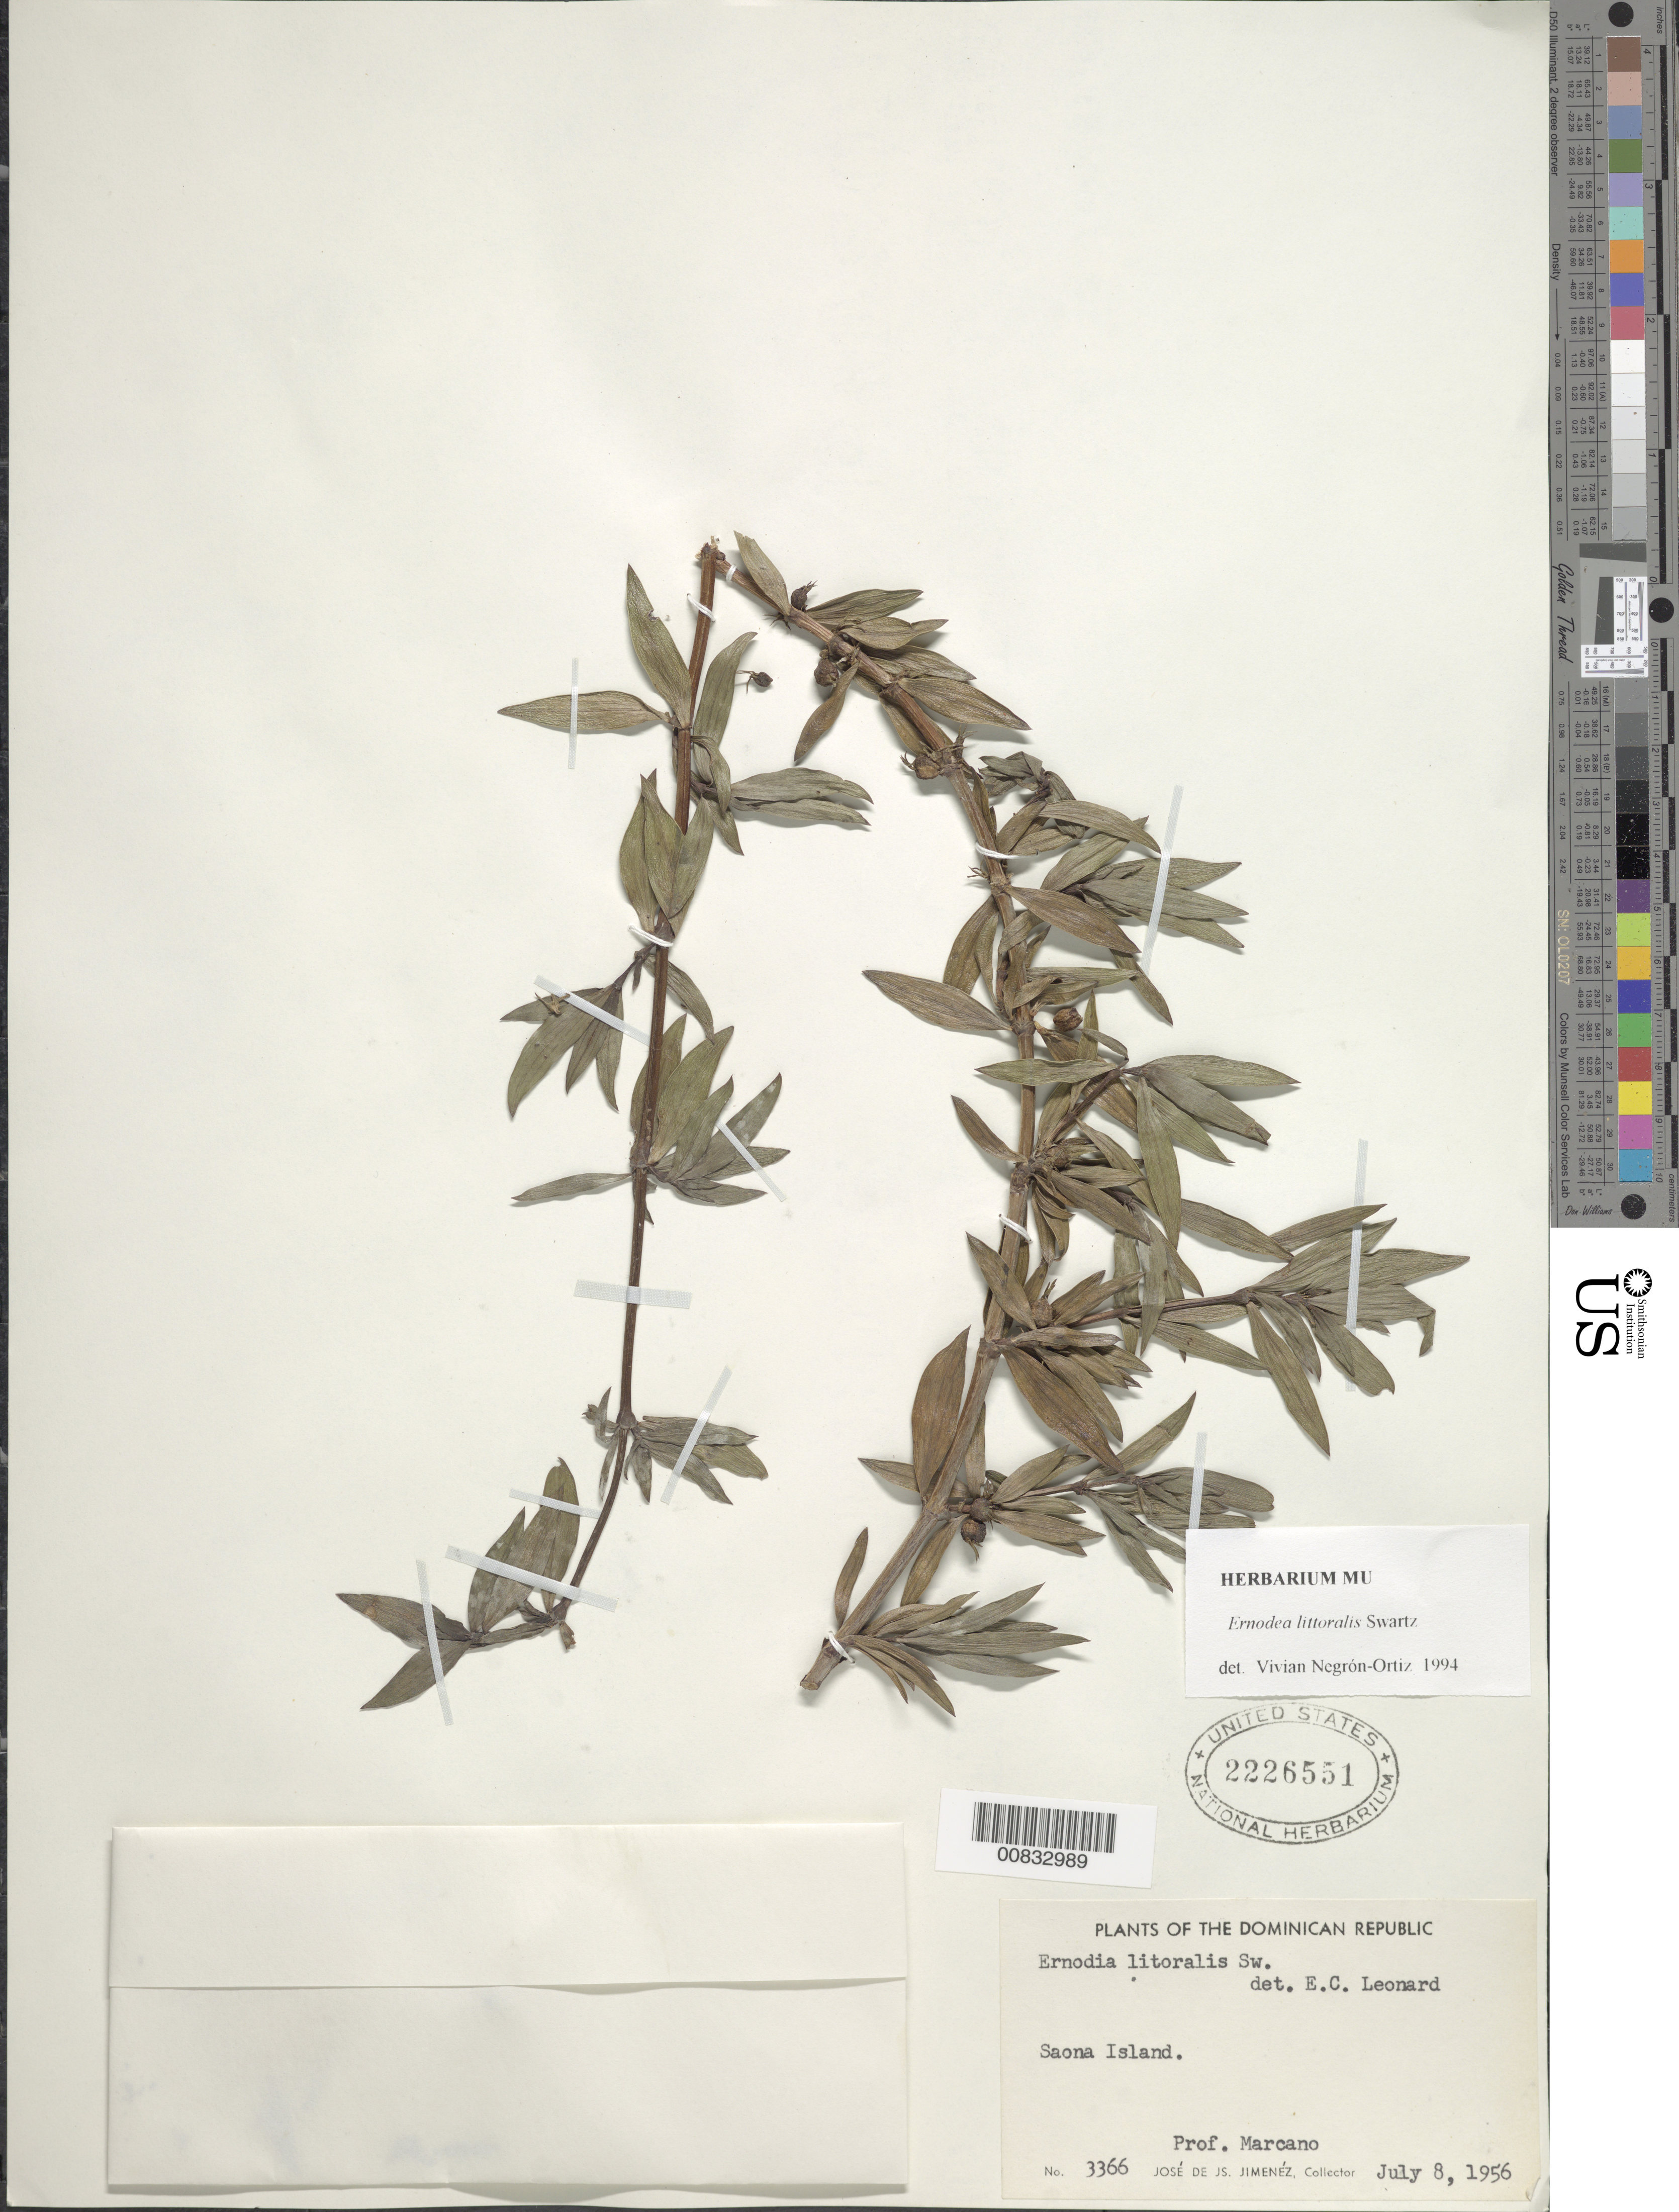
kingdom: Plantae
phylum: Tracheophyta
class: Magnoliopsida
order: Gentianales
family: Rubiaceae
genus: Ernodea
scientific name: Ernodea angusta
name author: Small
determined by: Negrón-Ortiz, V.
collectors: J. J. Jiménez Almonte & E. J. Marcano F.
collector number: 3366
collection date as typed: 08 Jul 1956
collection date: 1956-07-08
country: Dominican Republic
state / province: La Romana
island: Isla Saona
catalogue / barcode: US 2226551